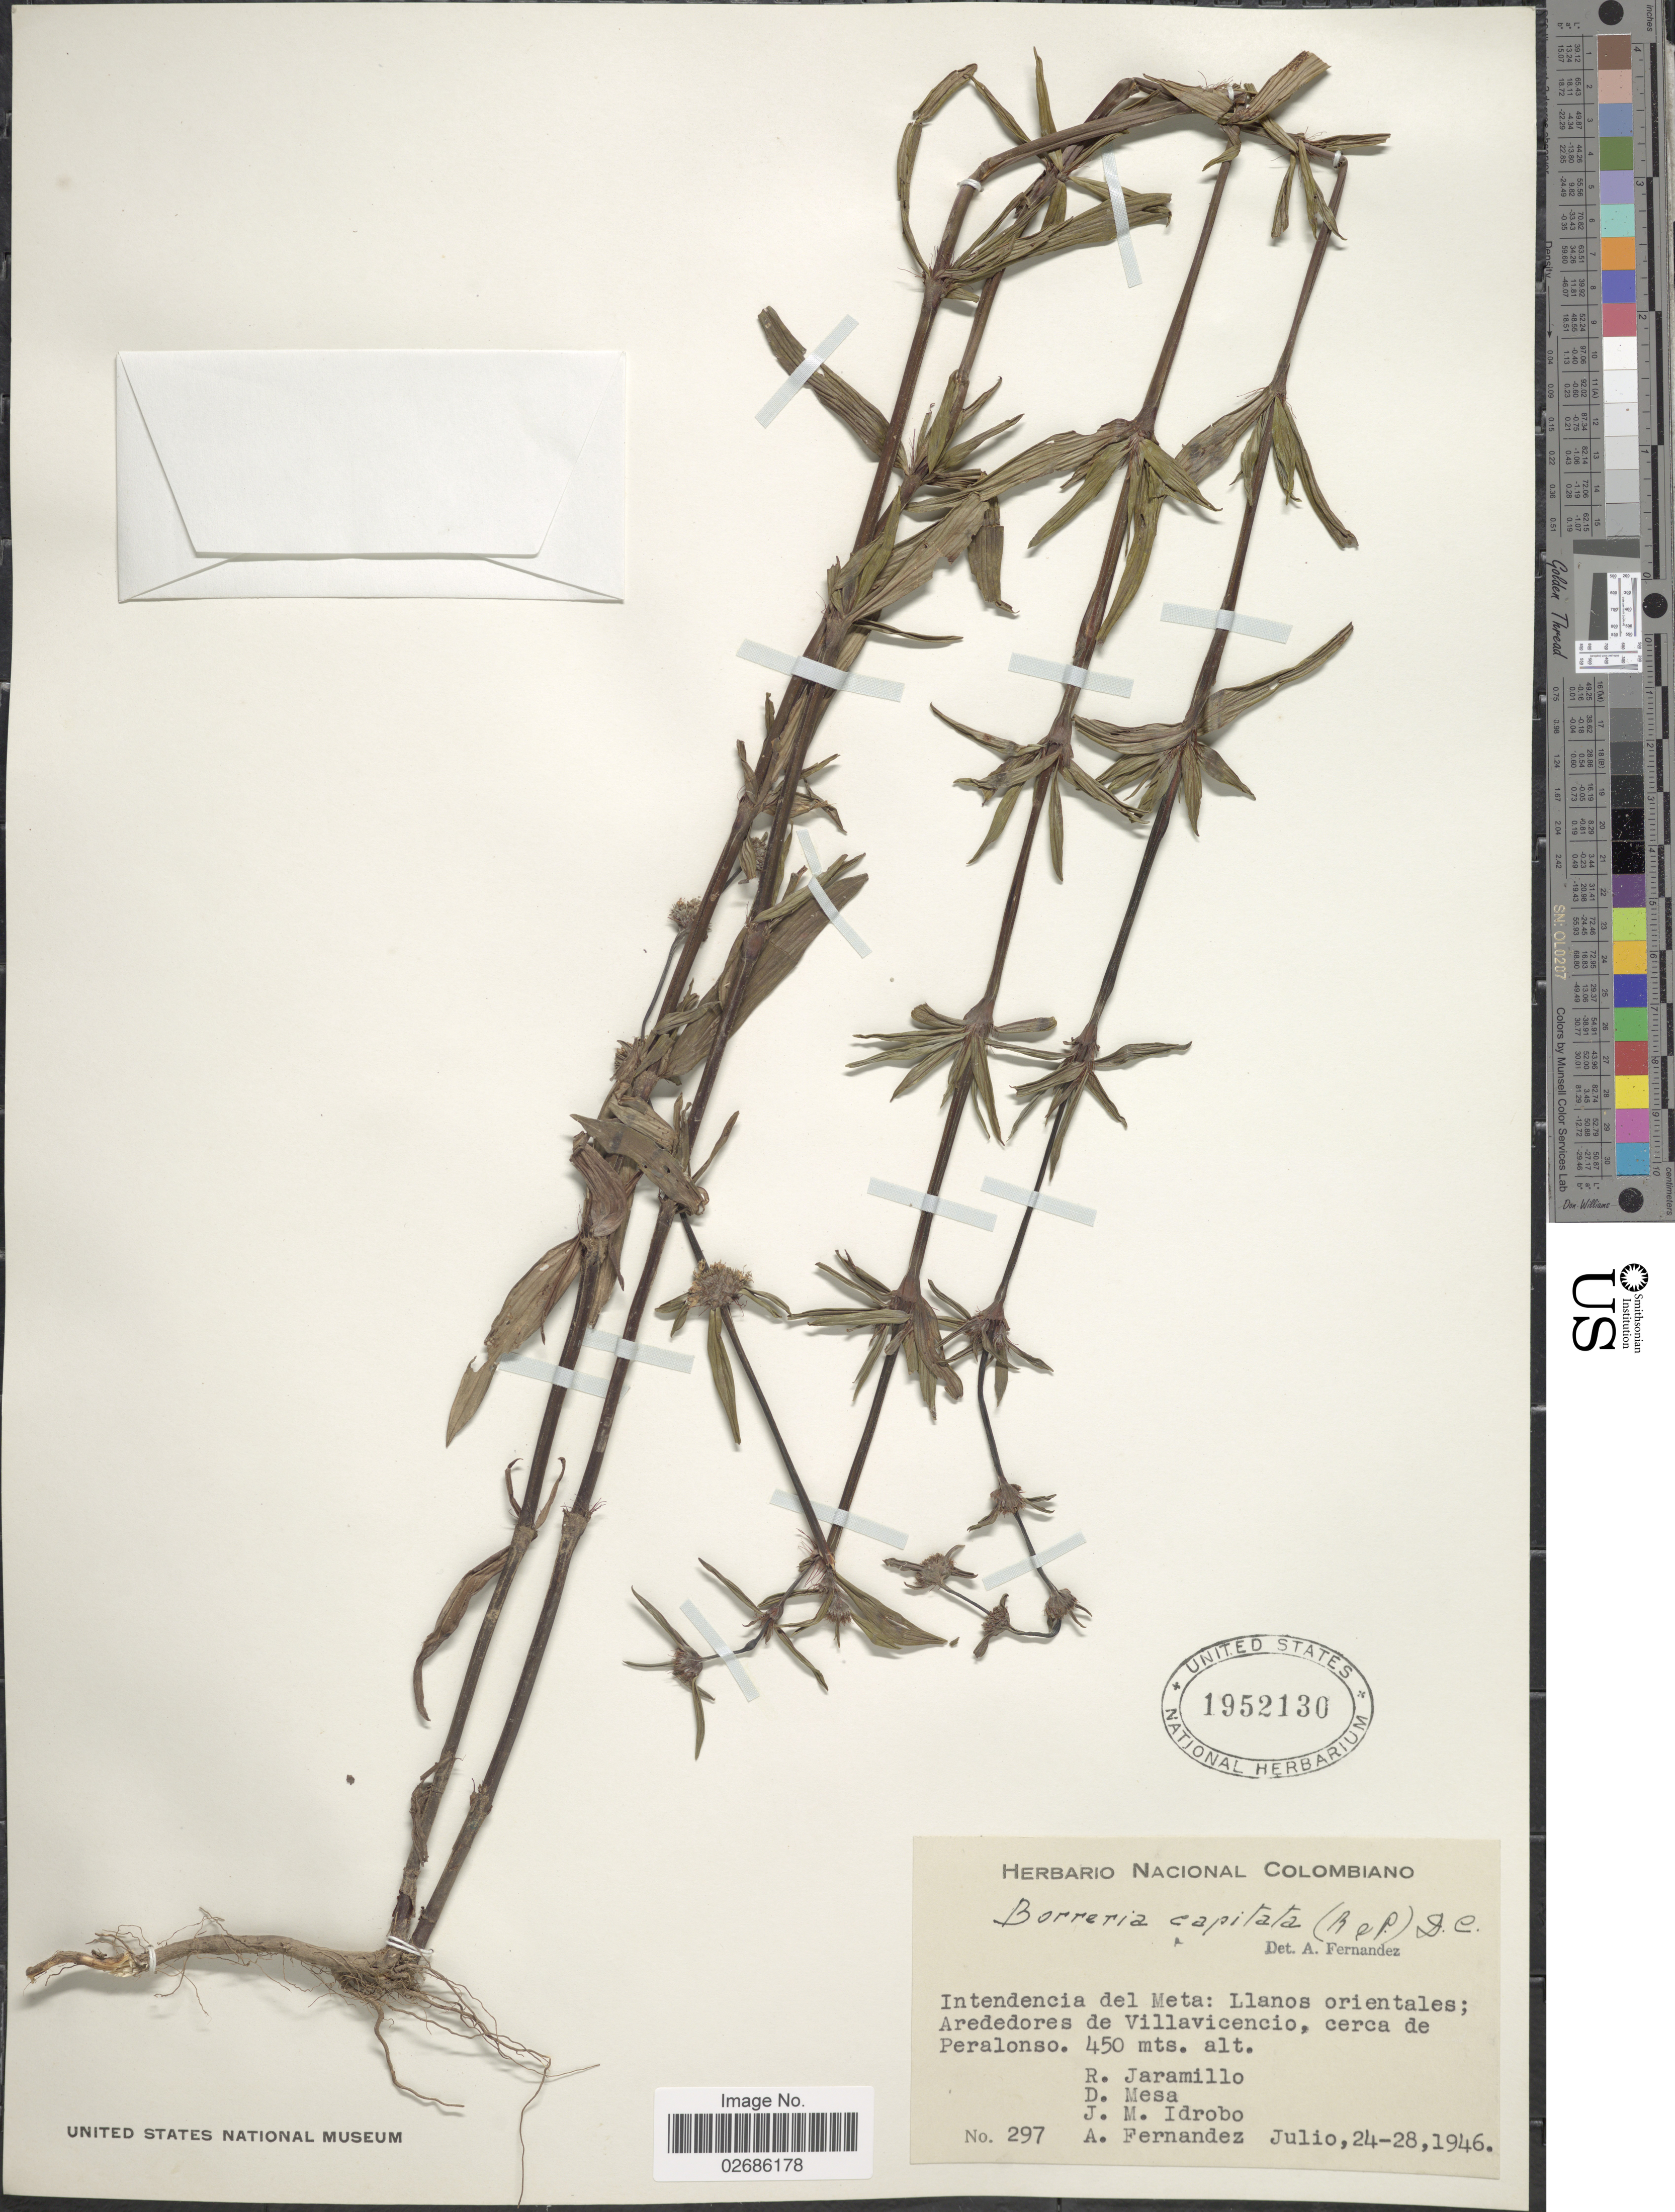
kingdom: Plantae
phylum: Tracheophyta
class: Magnoliopsida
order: Gentianales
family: Rubiaceae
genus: Borreria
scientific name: Borreria capitata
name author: (Ruiz & Pav.) DC.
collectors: R. Jaramillo M., D. Mesa, J. M. Idrobo & A. Fernandez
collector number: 297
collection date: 1946-07-24/1946-07-28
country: Colombia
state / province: Meta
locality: Intendencia del Meta: LLanos orientales Arededores de Villavicencio, cerca de Peralonso.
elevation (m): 450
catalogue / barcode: US 1952130